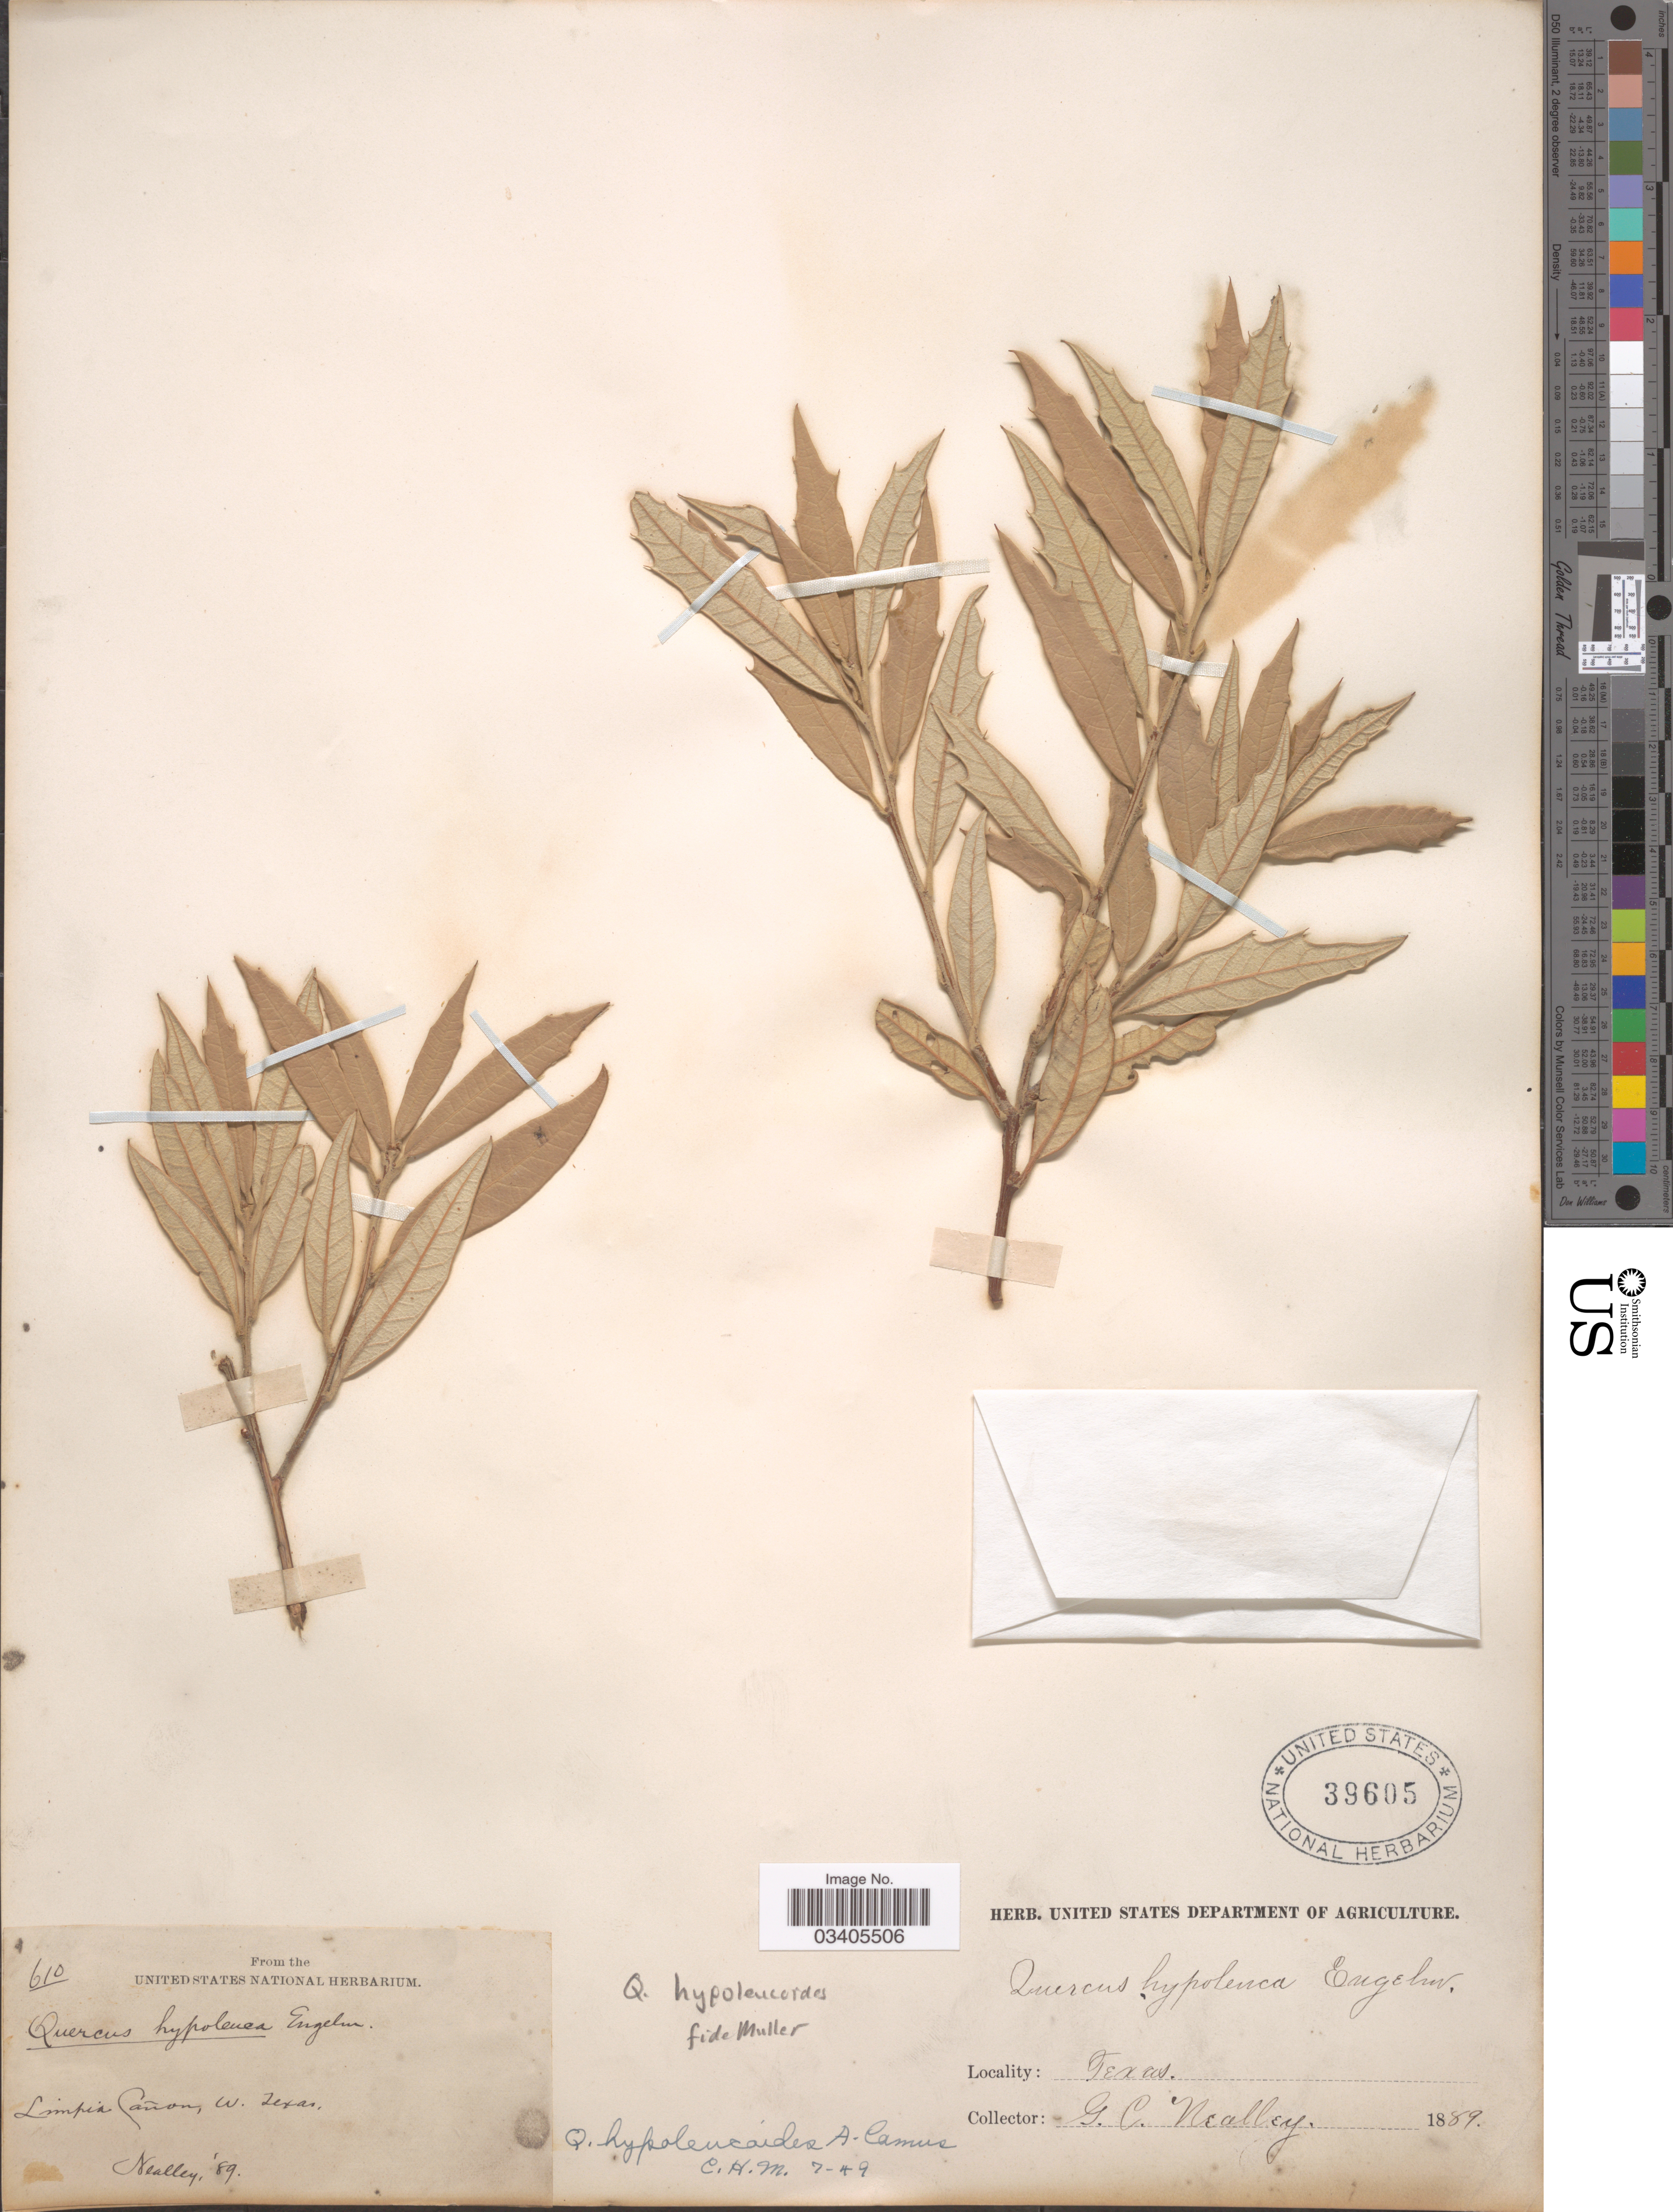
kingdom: Plantae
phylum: Tracheophyta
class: Magnoliopsida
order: Fagales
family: Fagaceae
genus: Quercus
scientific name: Quercus hypoleucoides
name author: A. Camus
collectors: G. C. Nealley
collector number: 610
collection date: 1889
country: United States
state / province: Texas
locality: Limpia Cañon, W. Texas.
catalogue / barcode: US 39605